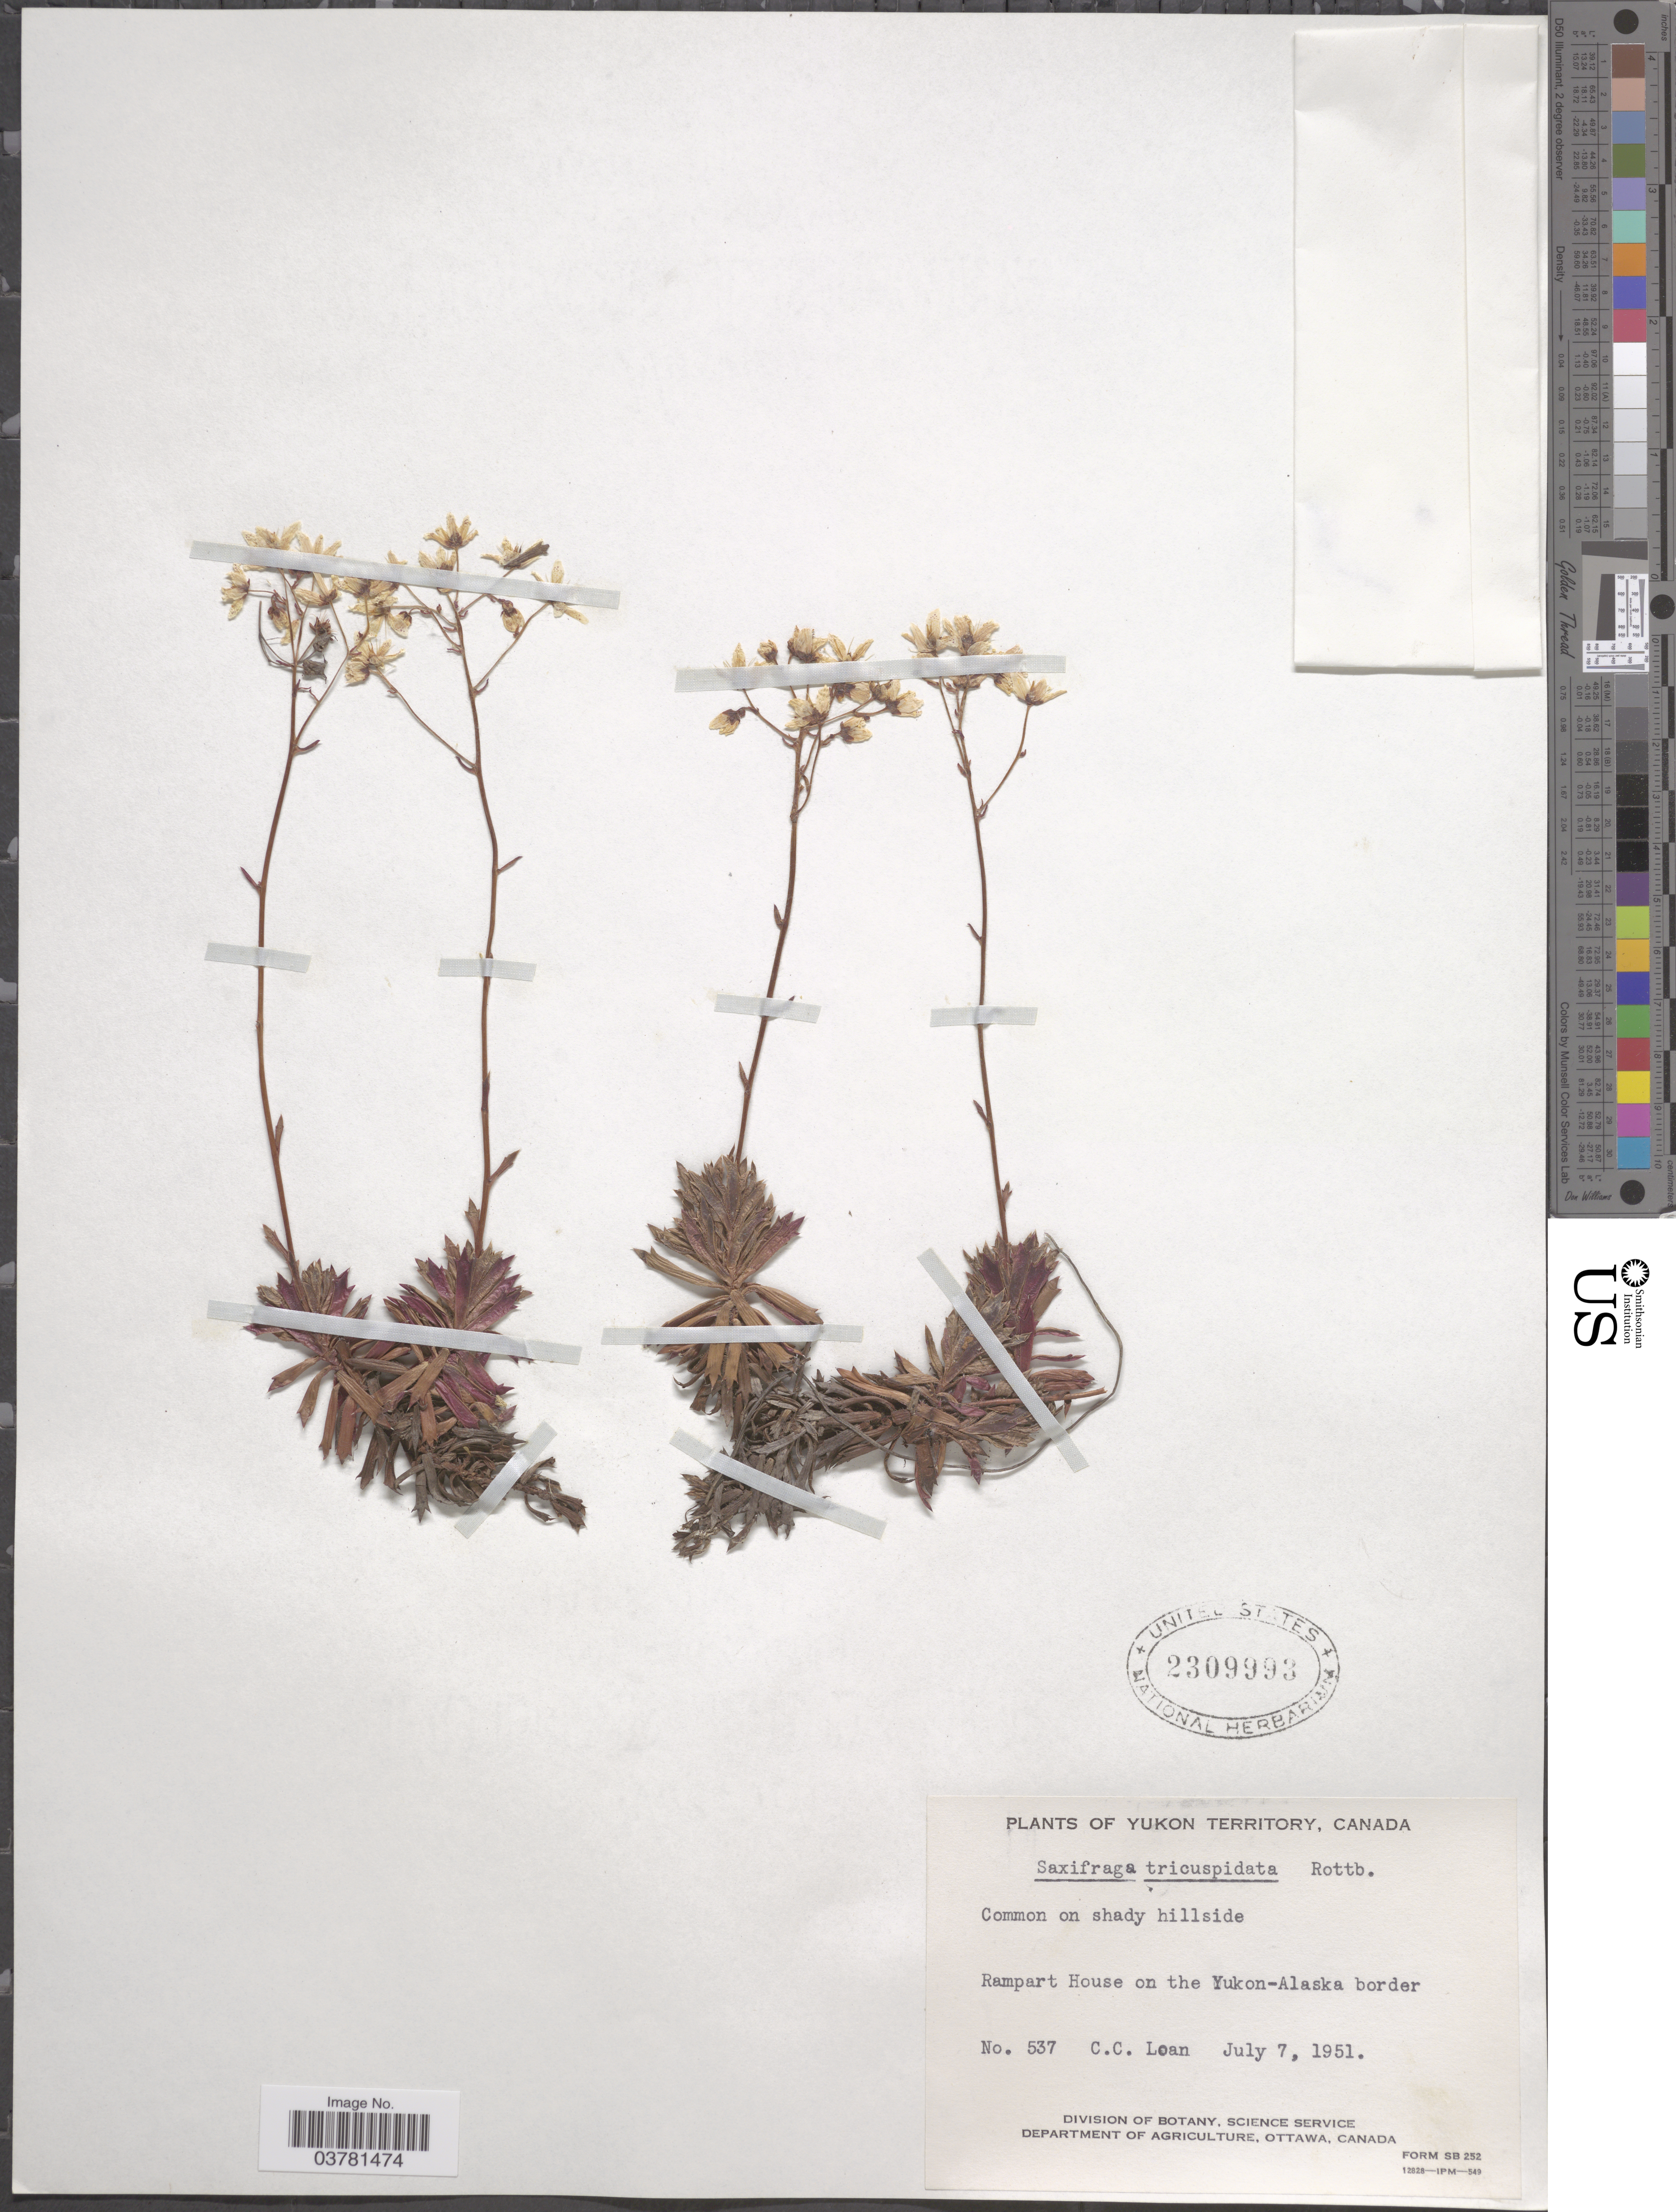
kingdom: Plantae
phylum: Tracheophyta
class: Magnoliopsida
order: Saxifragales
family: Saxifragaceae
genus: Saxifraga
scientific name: Saxifraga tricuspidata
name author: Rottb.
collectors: C. Loan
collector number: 537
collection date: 1951-07-07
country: Canada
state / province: Yukon Territory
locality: Common on shady hillside. Rampart House on the Yukon-Alaska border,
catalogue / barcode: US 2309993